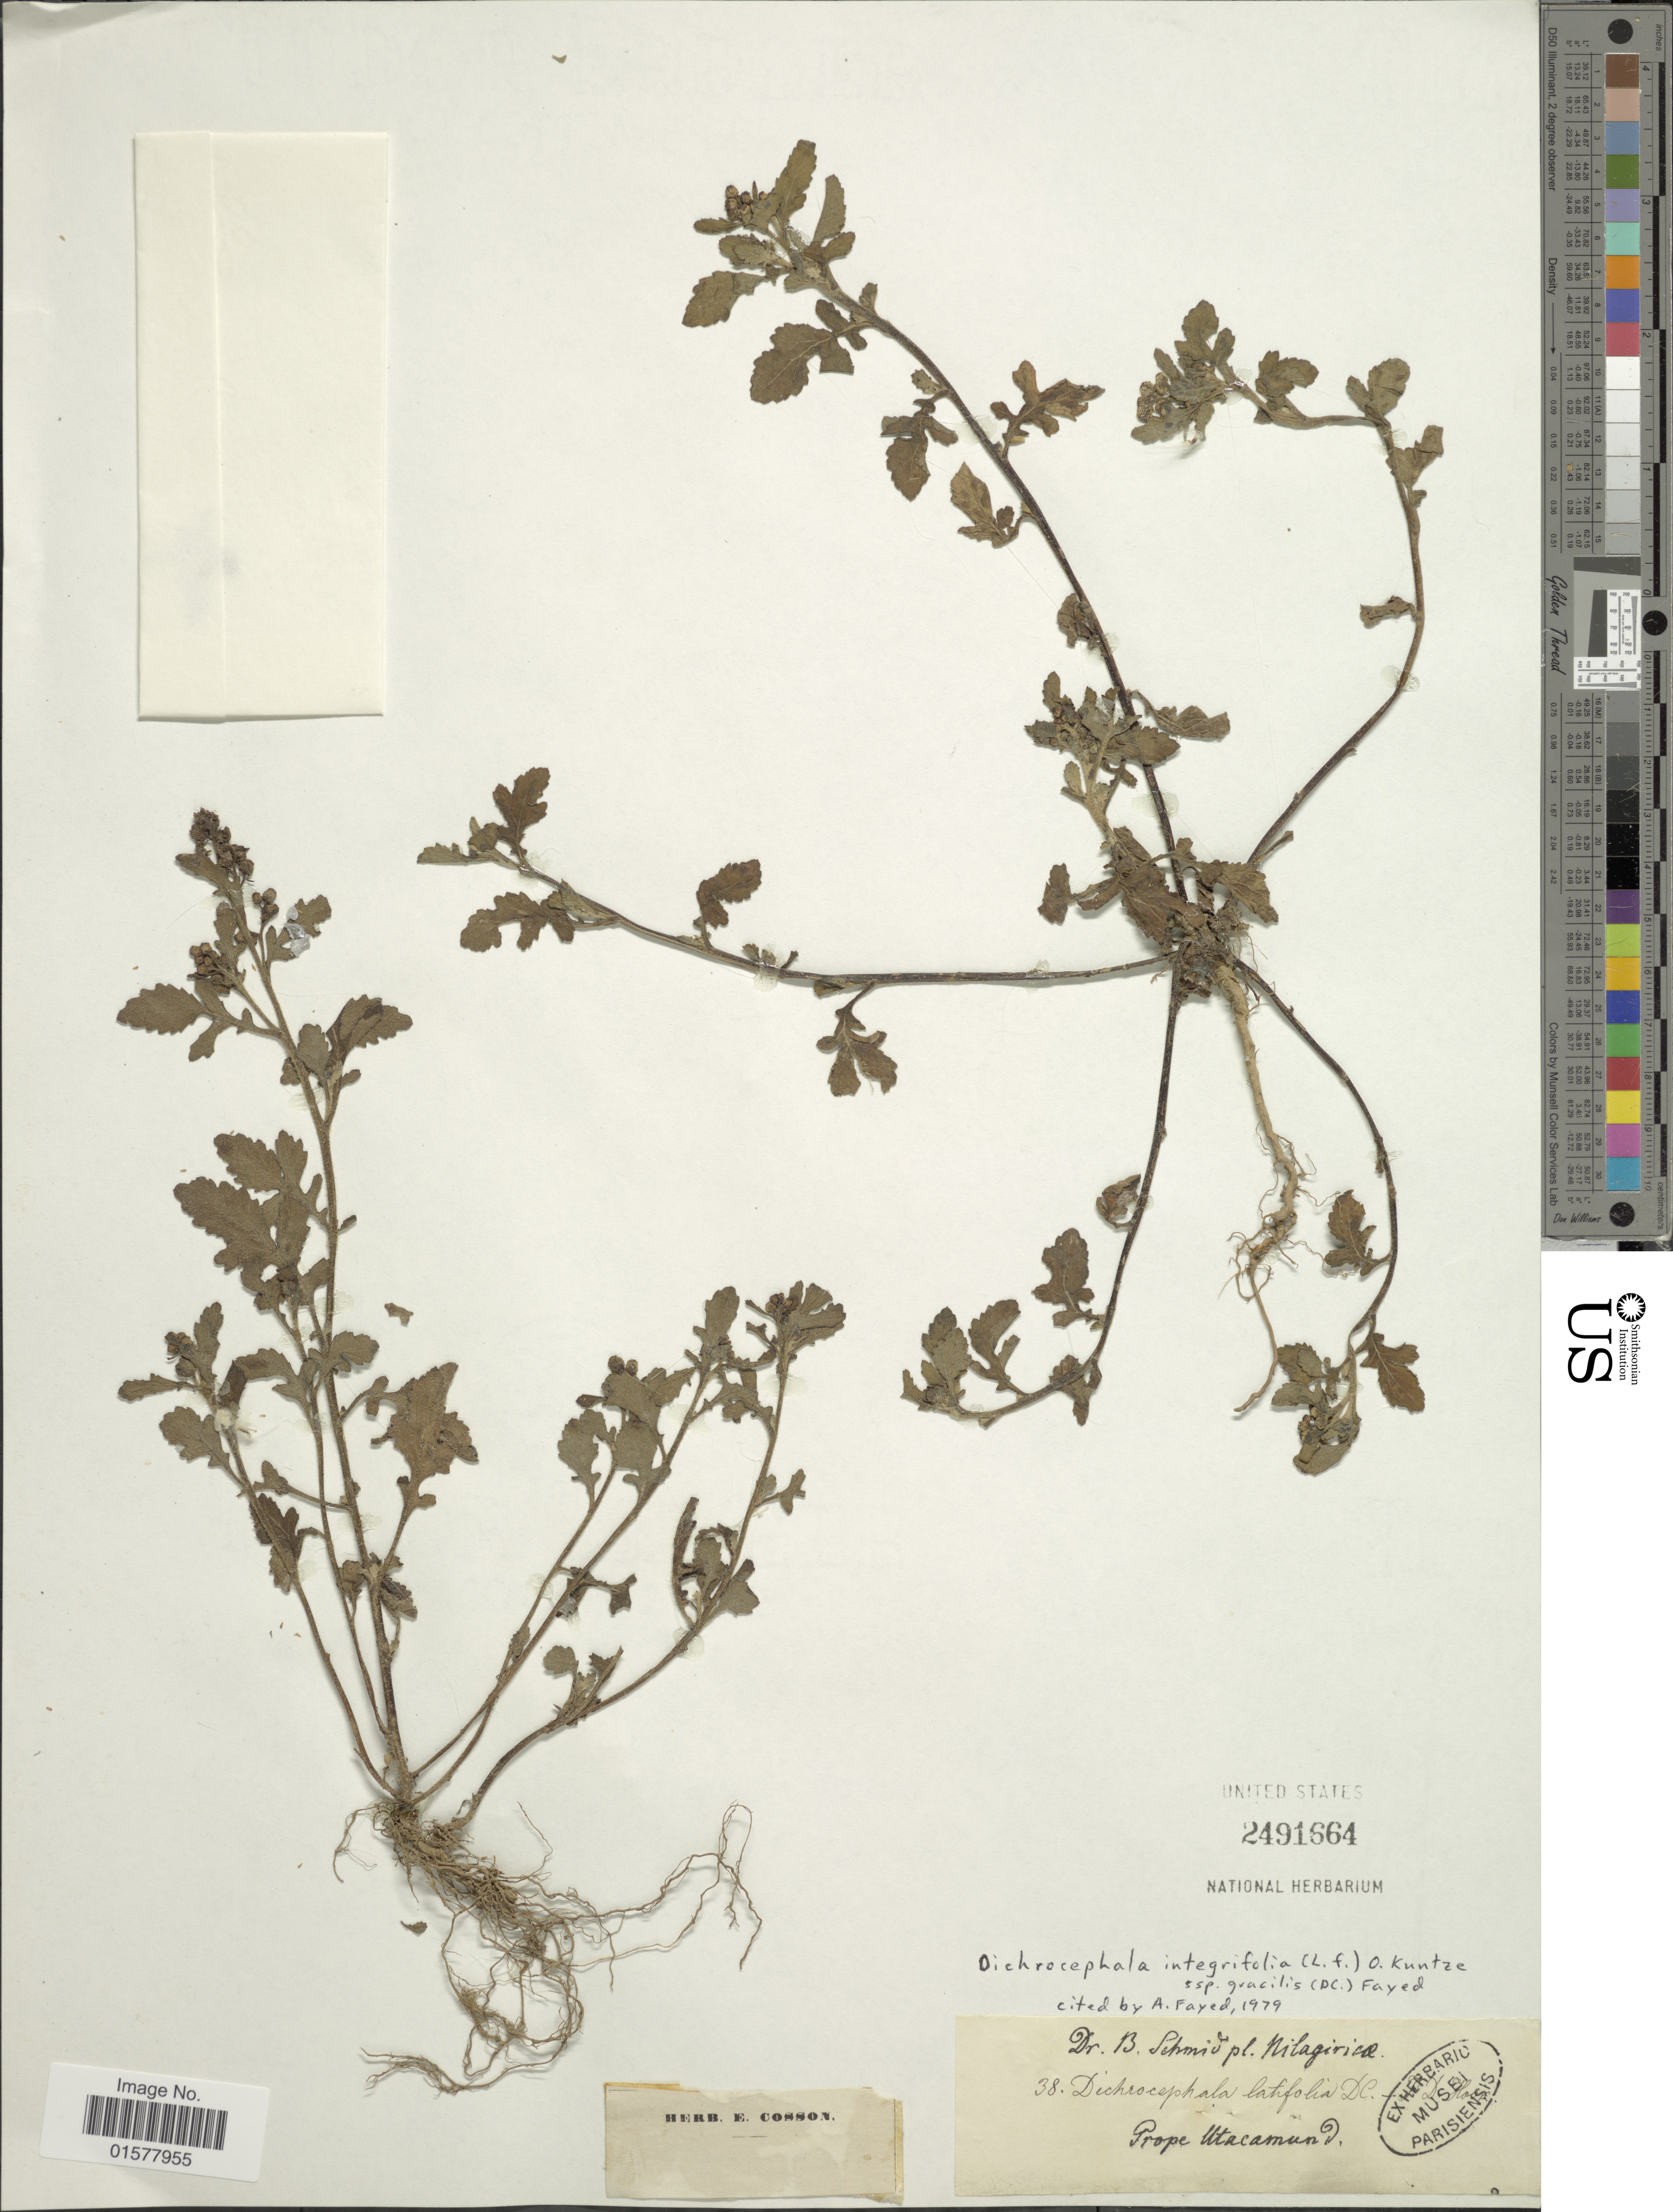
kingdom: Plantae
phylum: Tracheophyta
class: Magnoliopsida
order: Asterales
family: Asteraceae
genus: Dichrocephala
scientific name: Dichrocephala integrifolia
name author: (L. f.) Kuntze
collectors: B. Schmid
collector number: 38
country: India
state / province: Tamil Nadu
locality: Prope Utacamund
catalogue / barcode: US 2491664